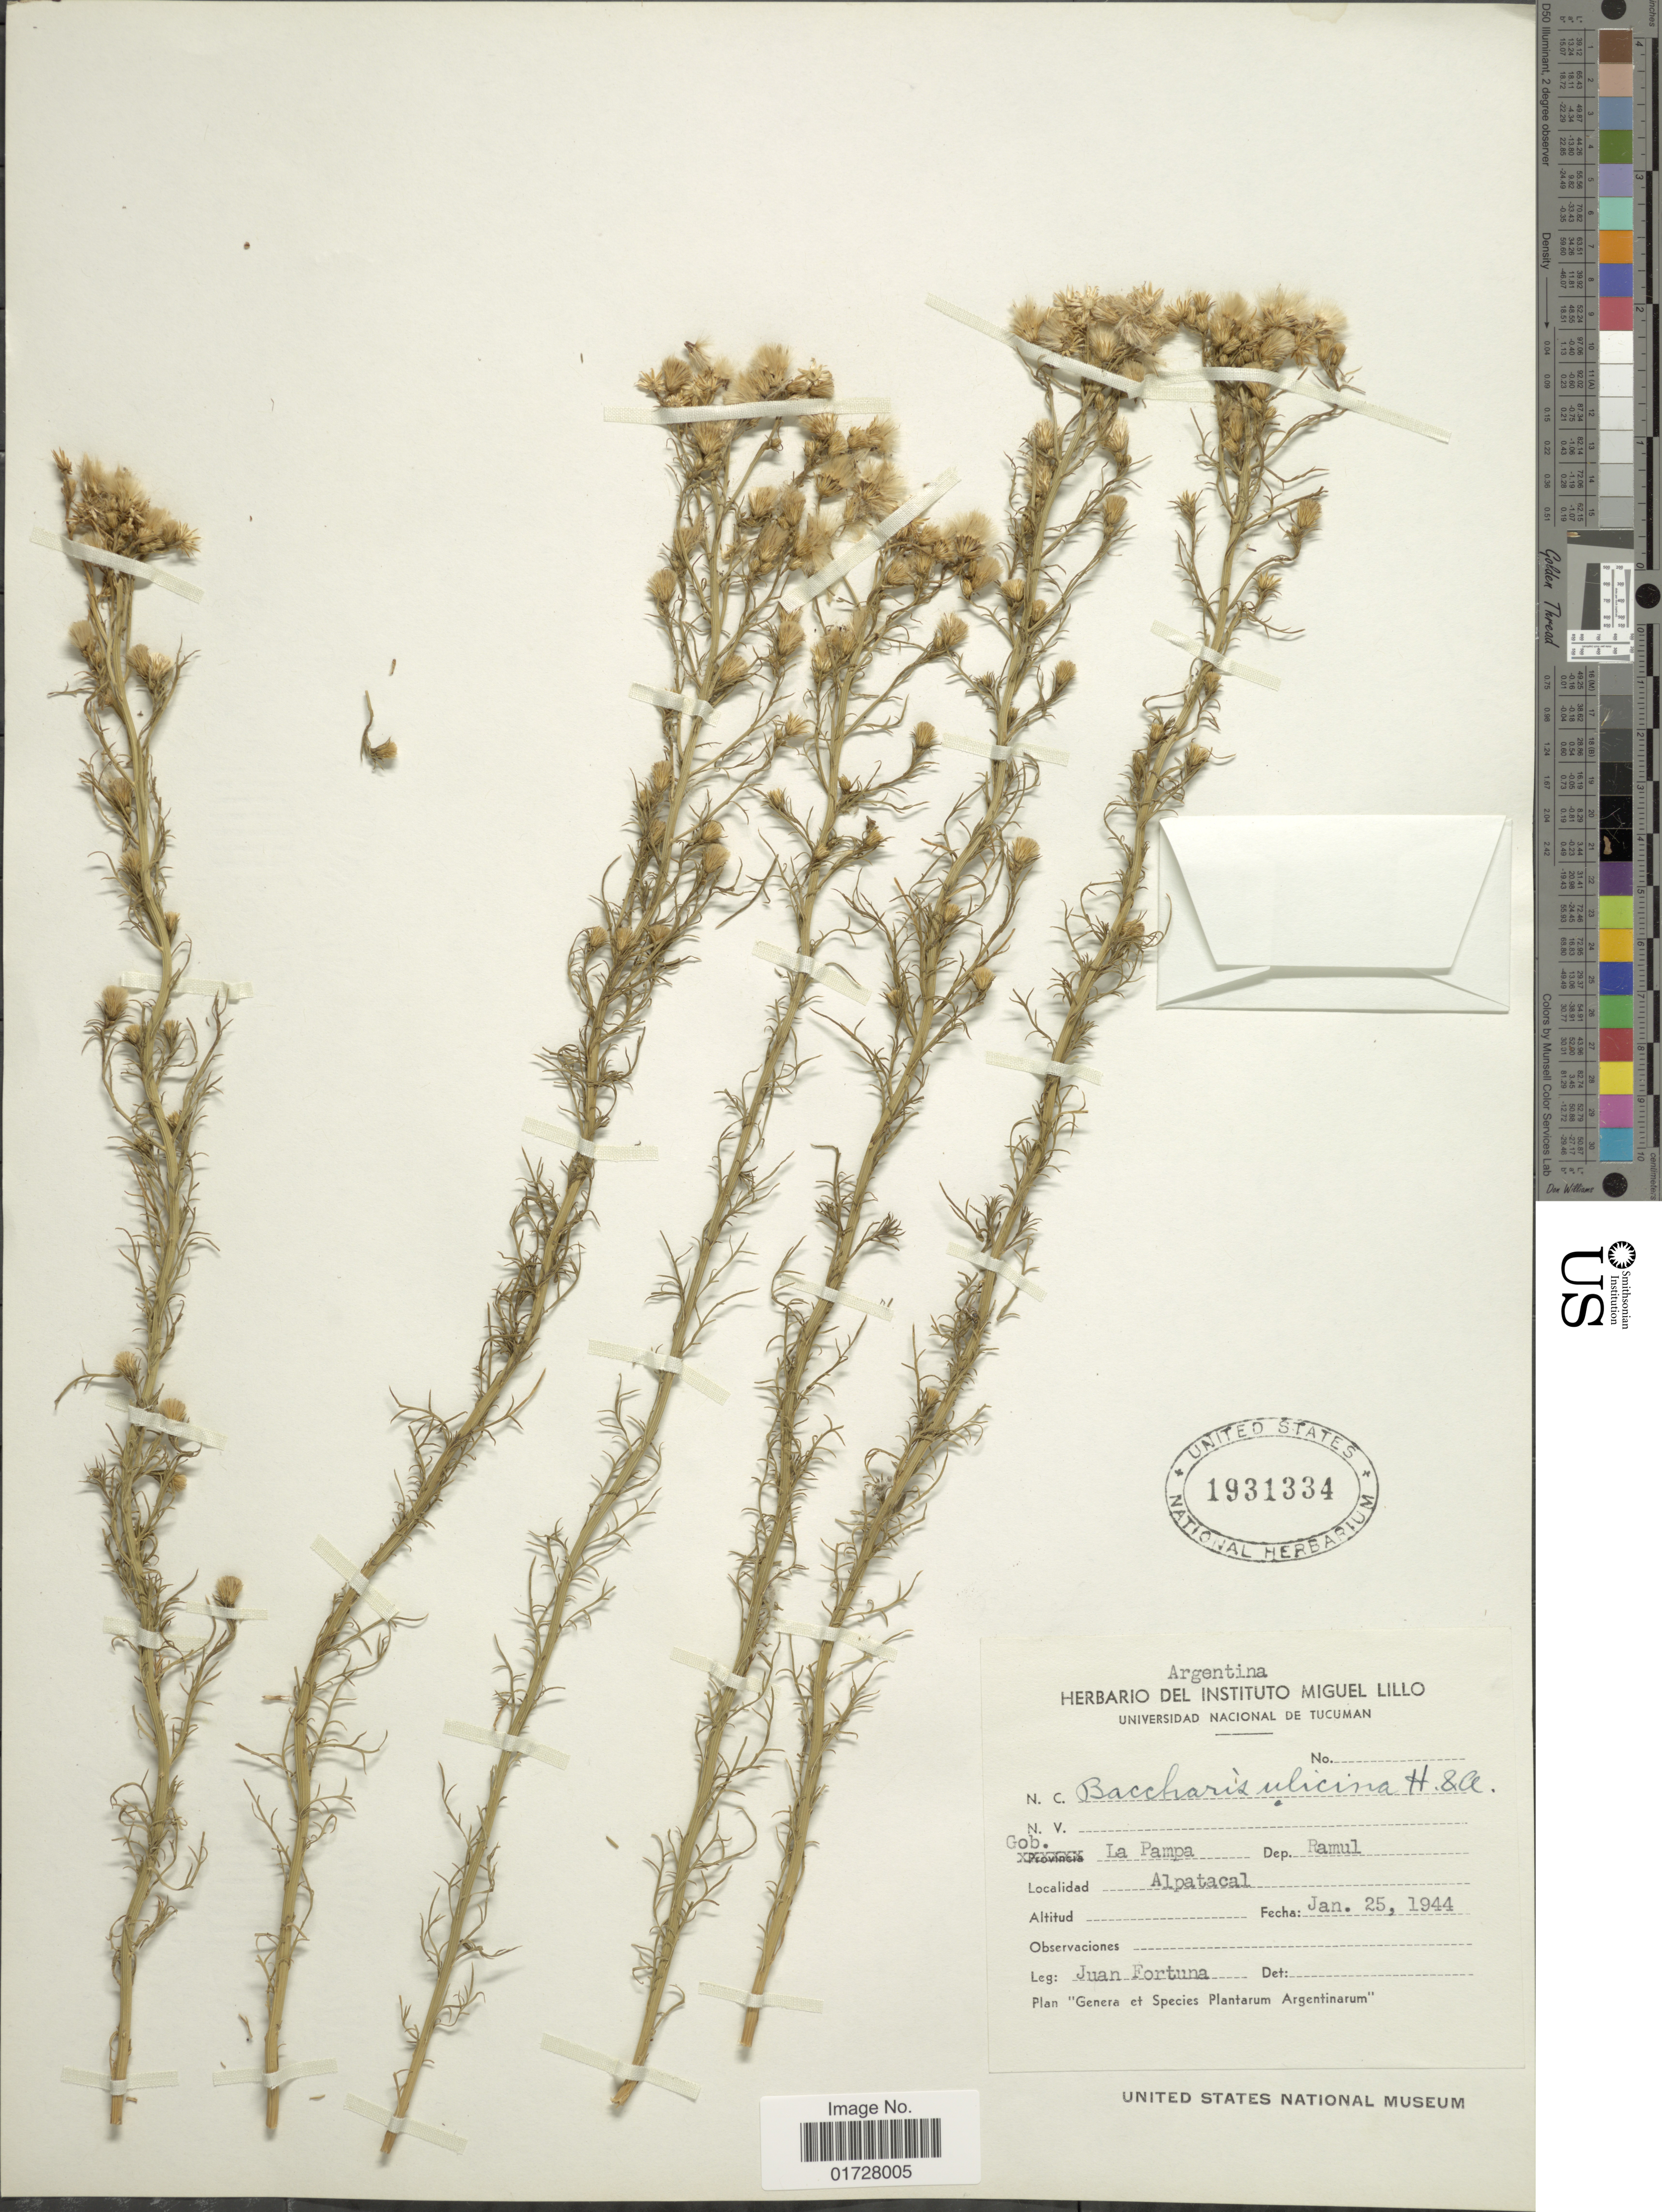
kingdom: Plantae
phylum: Tracheophyta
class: Magnoliopsida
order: Asterales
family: Asteraceae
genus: Baccharis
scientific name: Baccharis ulicina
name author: Hook. & Arn.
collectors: J. Fortuna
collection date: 1944-01-25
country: Argentina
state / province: La Pampa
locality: Dep. Ramul, Alpatacal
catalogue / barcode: US 1931334